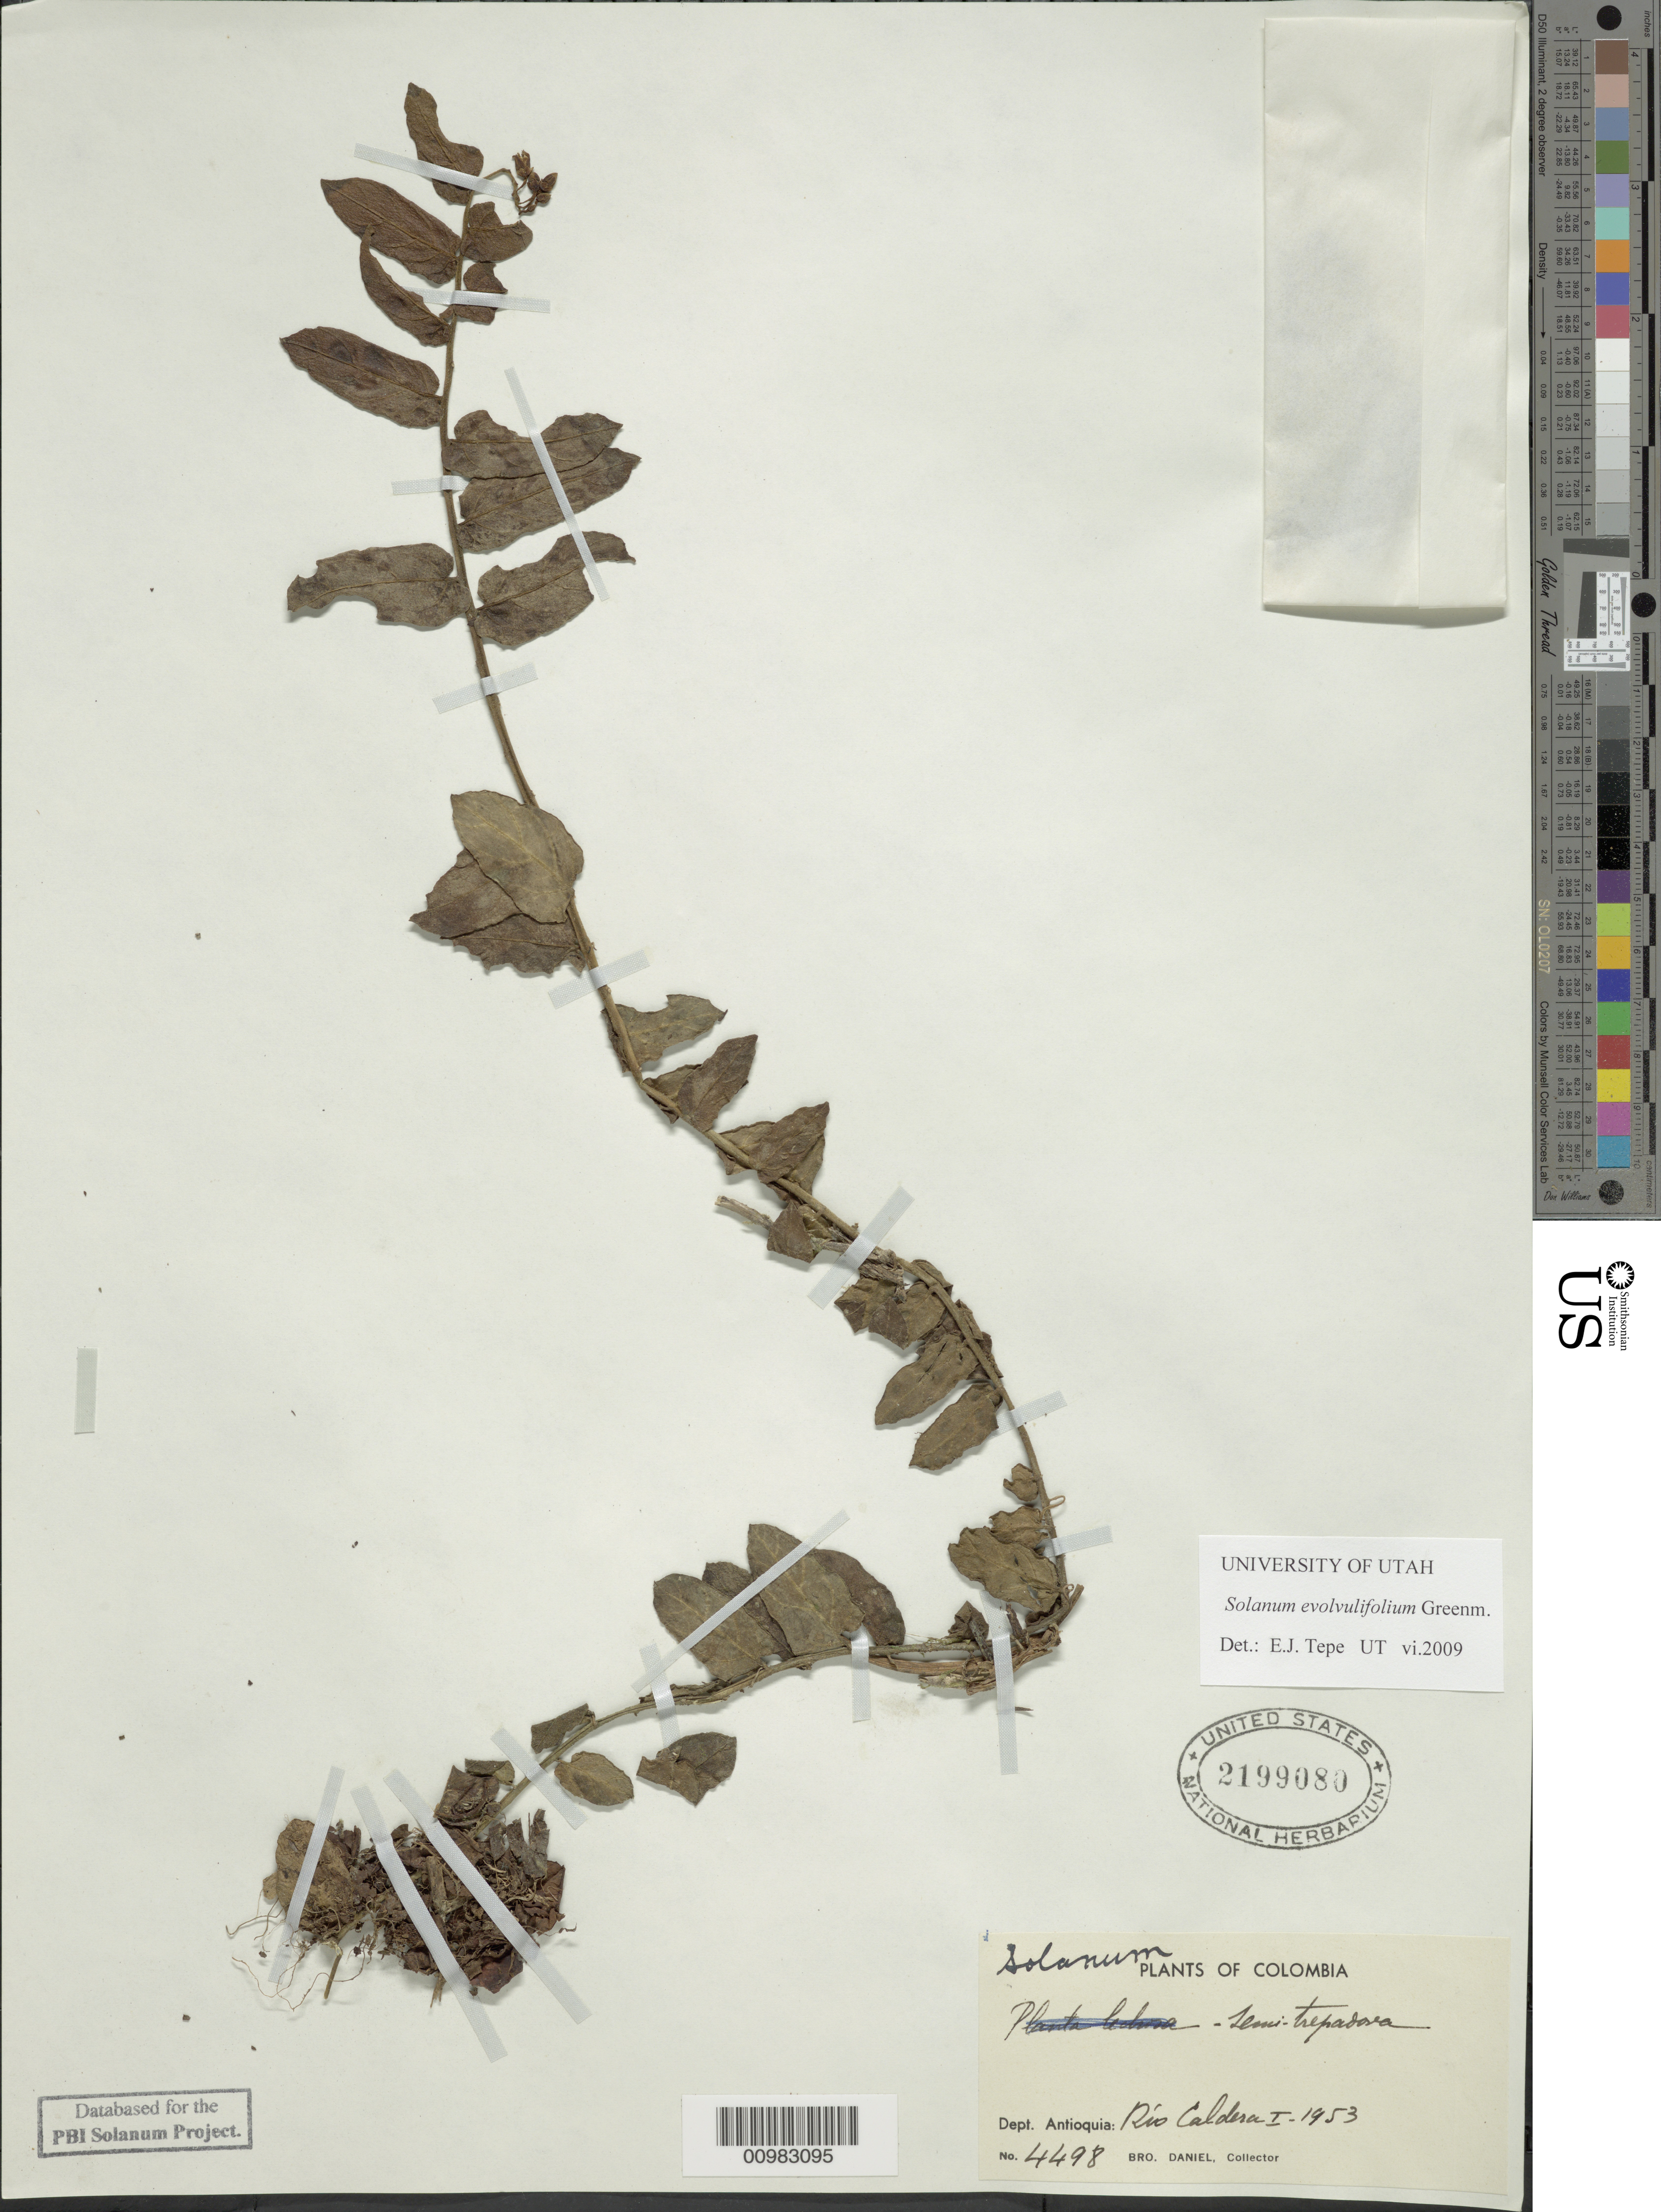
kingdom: Plantae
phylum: Tracheophyta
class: Magnoliopsida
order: Solanales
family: Solanaceae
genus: Solanum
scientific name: Solanum evolvulifolium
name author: Greenm. ex Donn. Sm.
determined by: Tepe, E. J., (UT)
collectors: Bro. Daniel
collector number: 4498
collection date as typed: Jan 1953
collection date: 1953-01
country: Colombia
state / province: Antioquia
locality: Rio Caldera.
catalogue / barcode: US 2199080